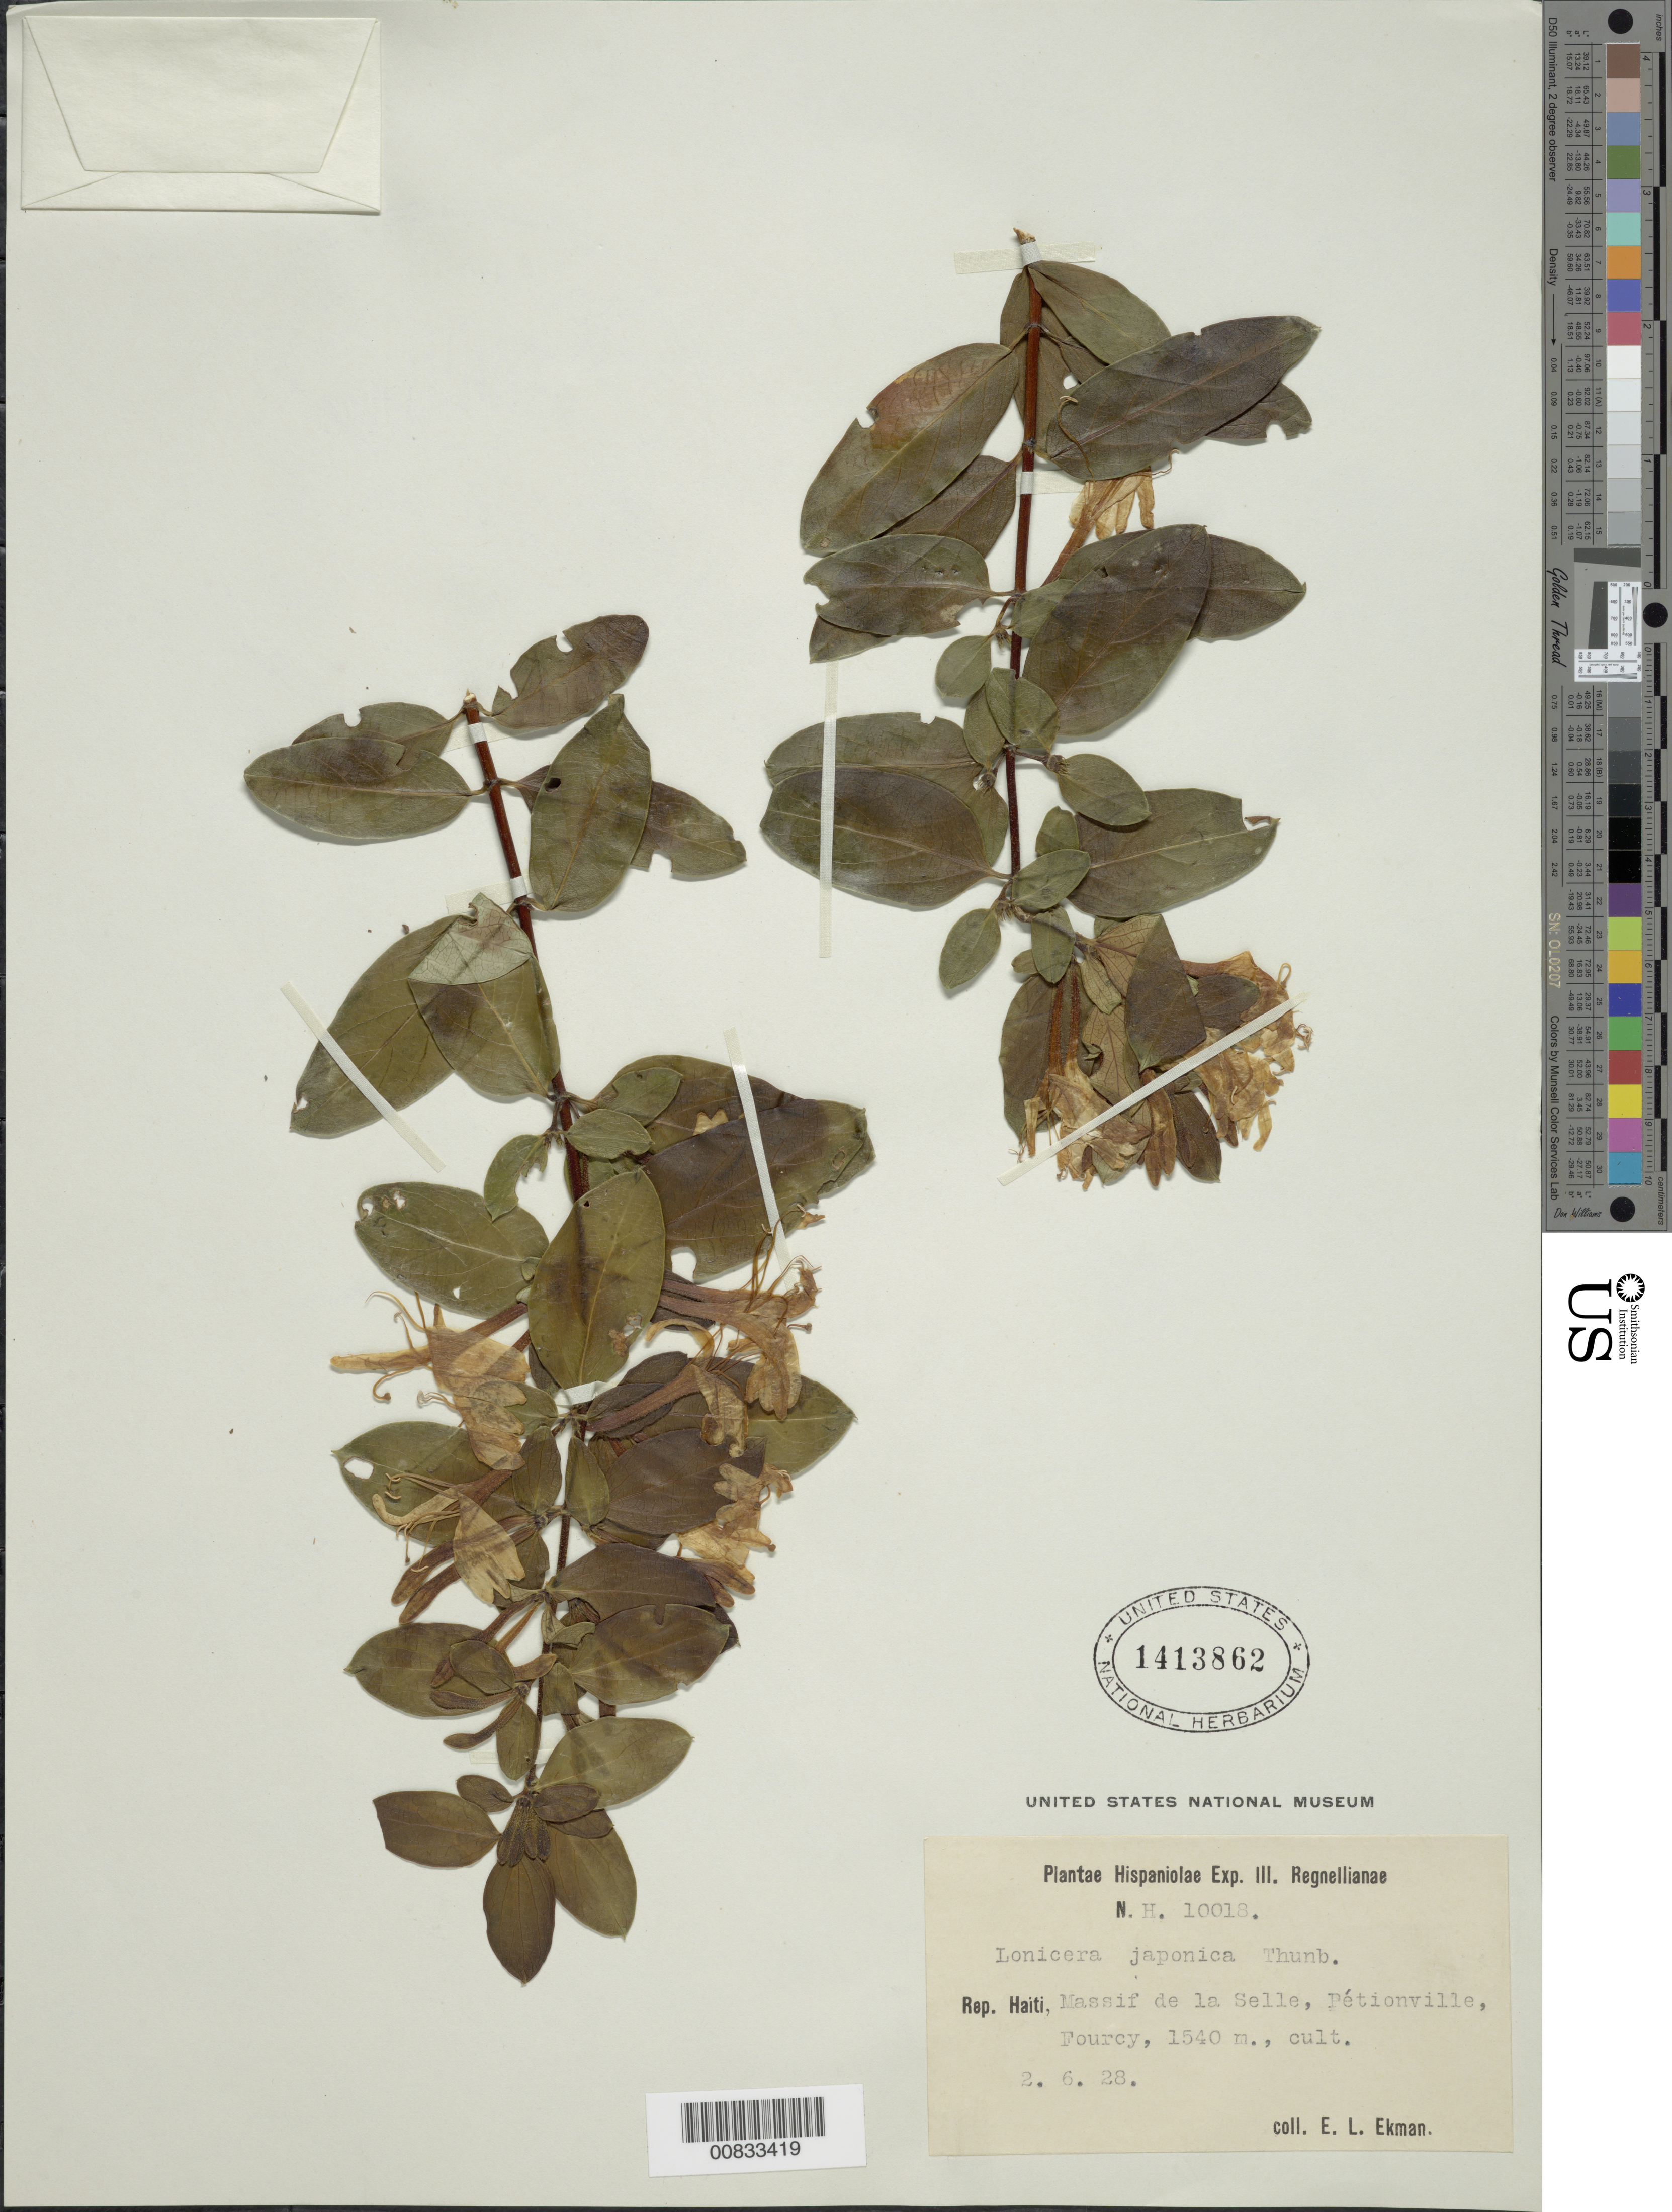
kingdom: Plantae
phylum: Tracheophyta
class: Magnoliopsida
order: Dipsacales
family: Caprifoliaceae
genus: Lonicera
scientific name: Lonicera japonica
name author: Thunb.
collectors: E. L. Ekman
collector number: H 10018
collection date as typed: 02 Jun 1968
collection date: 1968-06-02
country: Haiti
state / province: Ouest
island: Hispaniola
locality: Massif de la Selle, Pétionville, Fourcy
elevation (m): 1540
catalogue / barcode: US 1413862